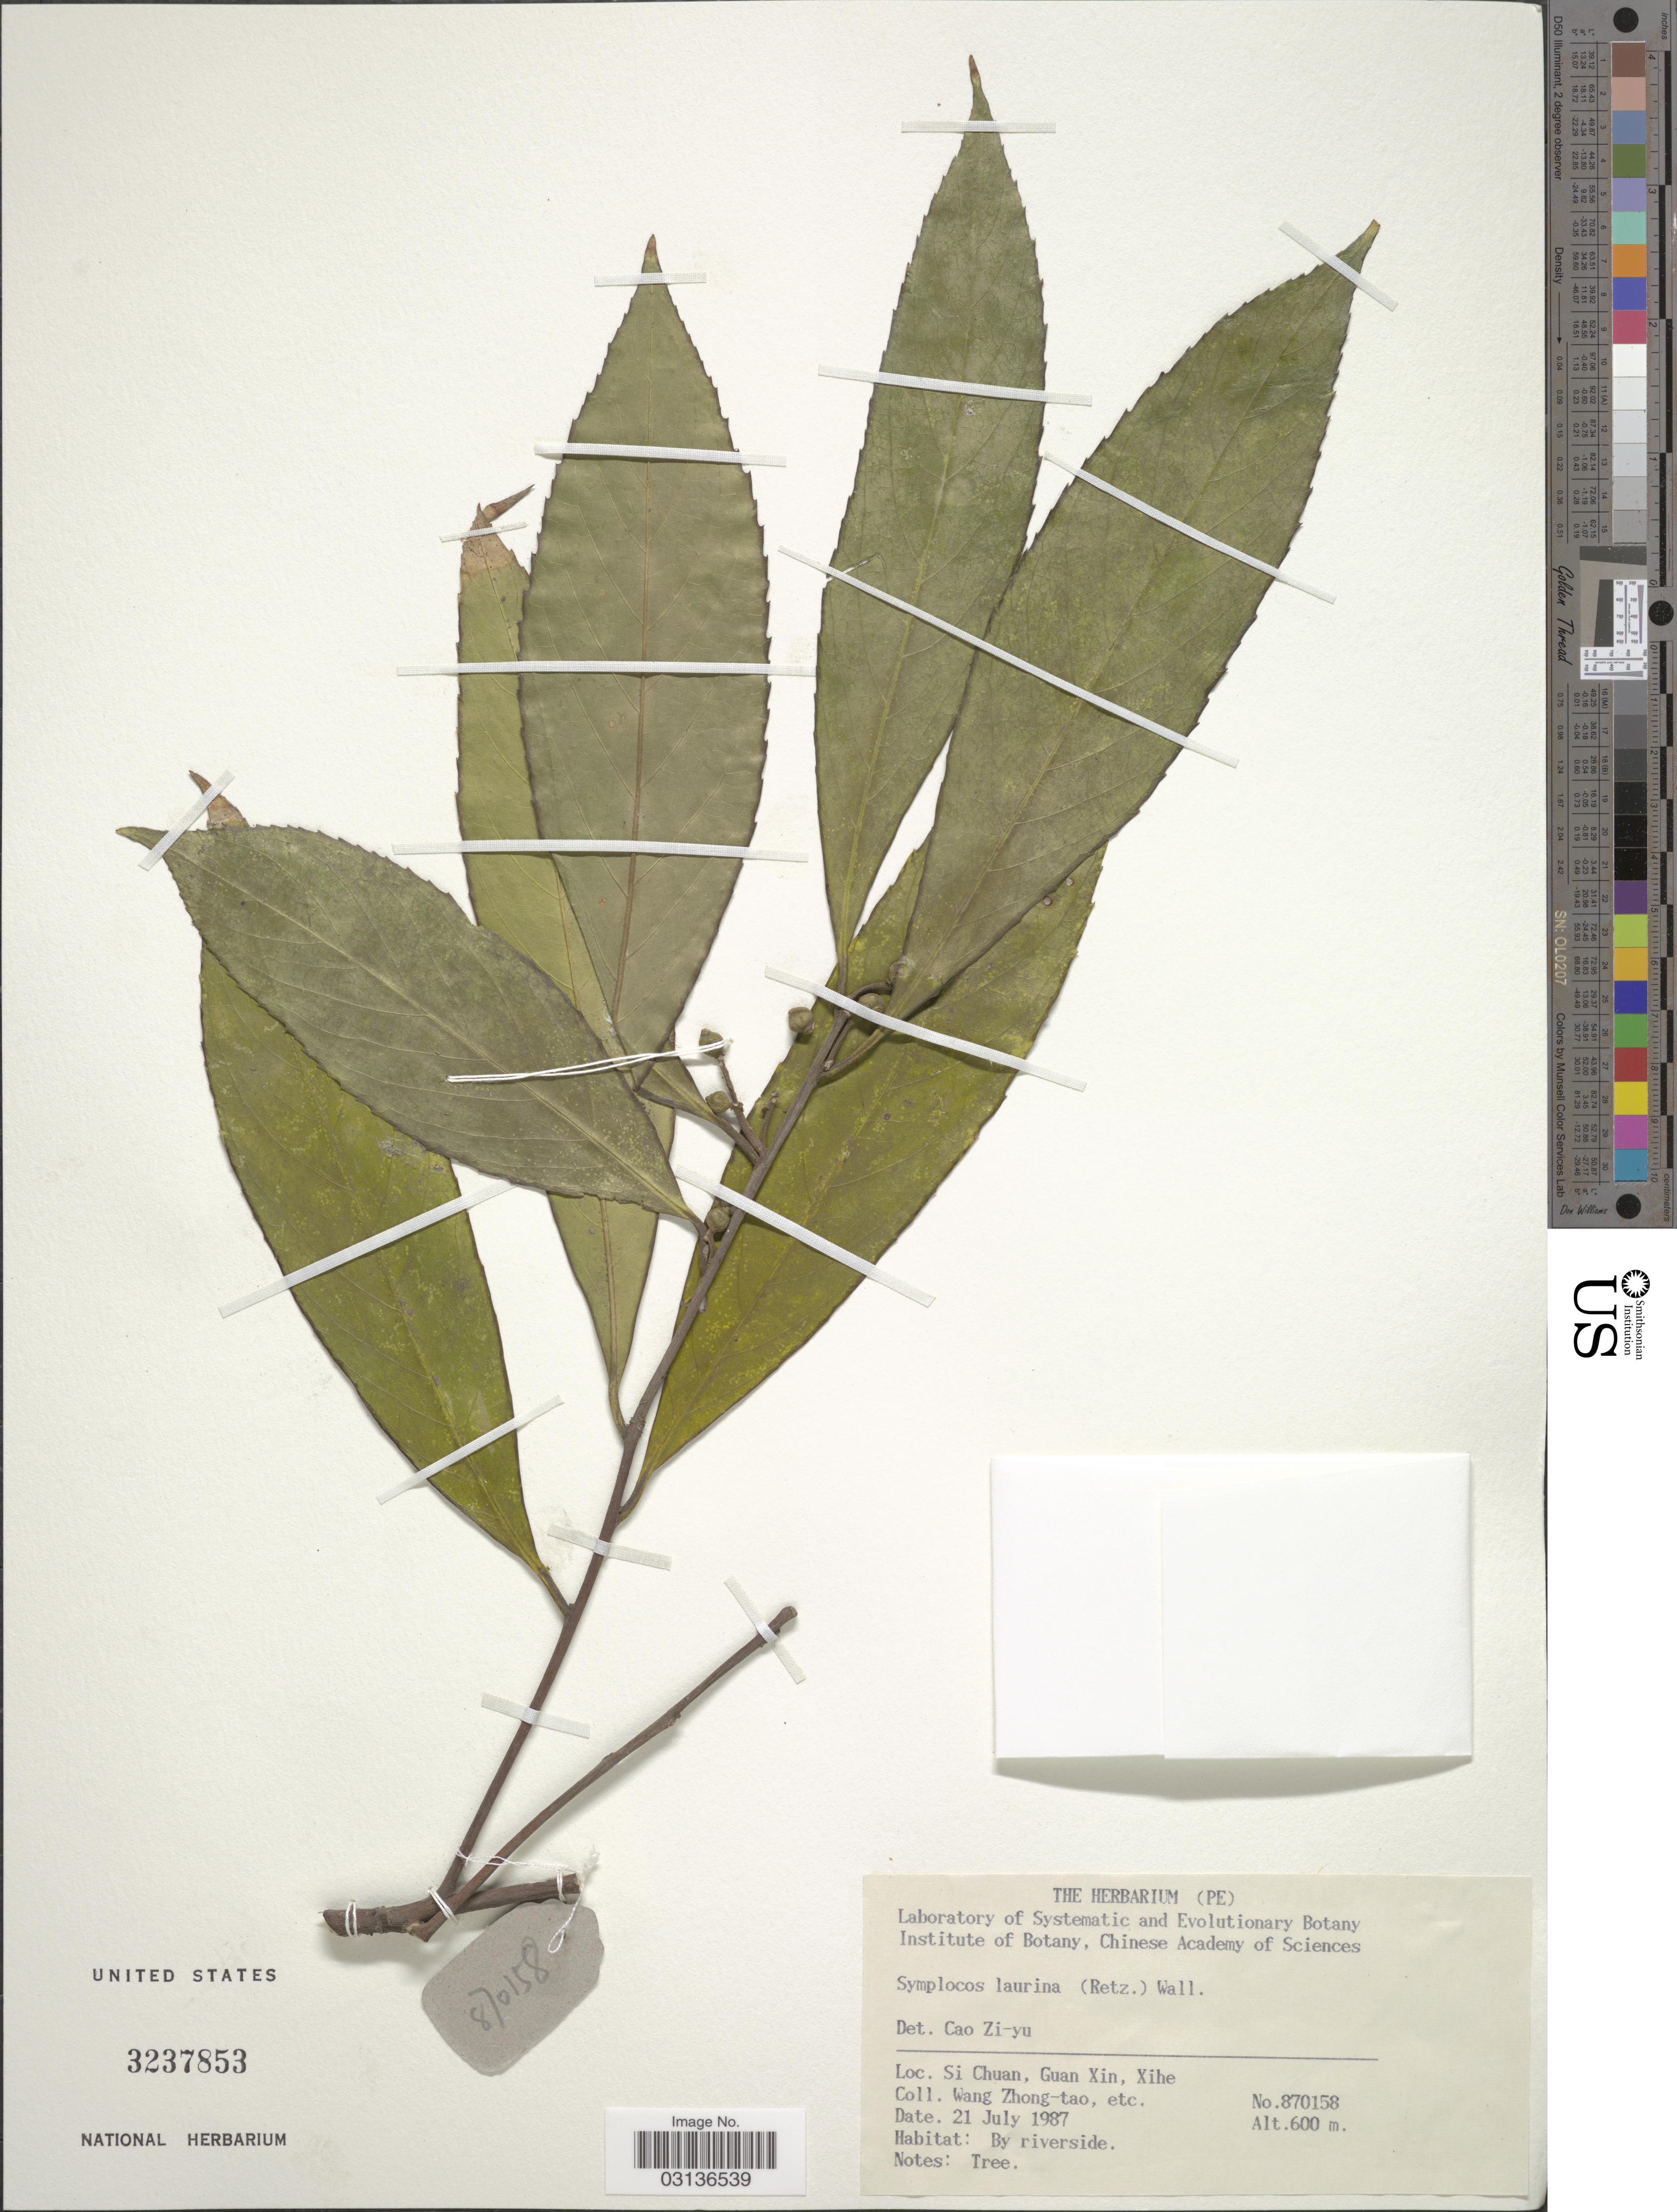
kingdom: Plantae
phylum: Tracheophyta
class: Magnoliopsida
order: Ericales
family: Symplocaceae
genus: Symplocos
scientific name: Symplocos cochinchinensis subsp. laurina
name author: (Retz.) Noot.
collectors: et al.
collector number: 870158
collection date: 1987-07-21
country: China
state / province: Sichuan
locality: Si Chuan, Guan Xin, Xihe.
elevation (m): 600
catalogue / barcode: US 3237853